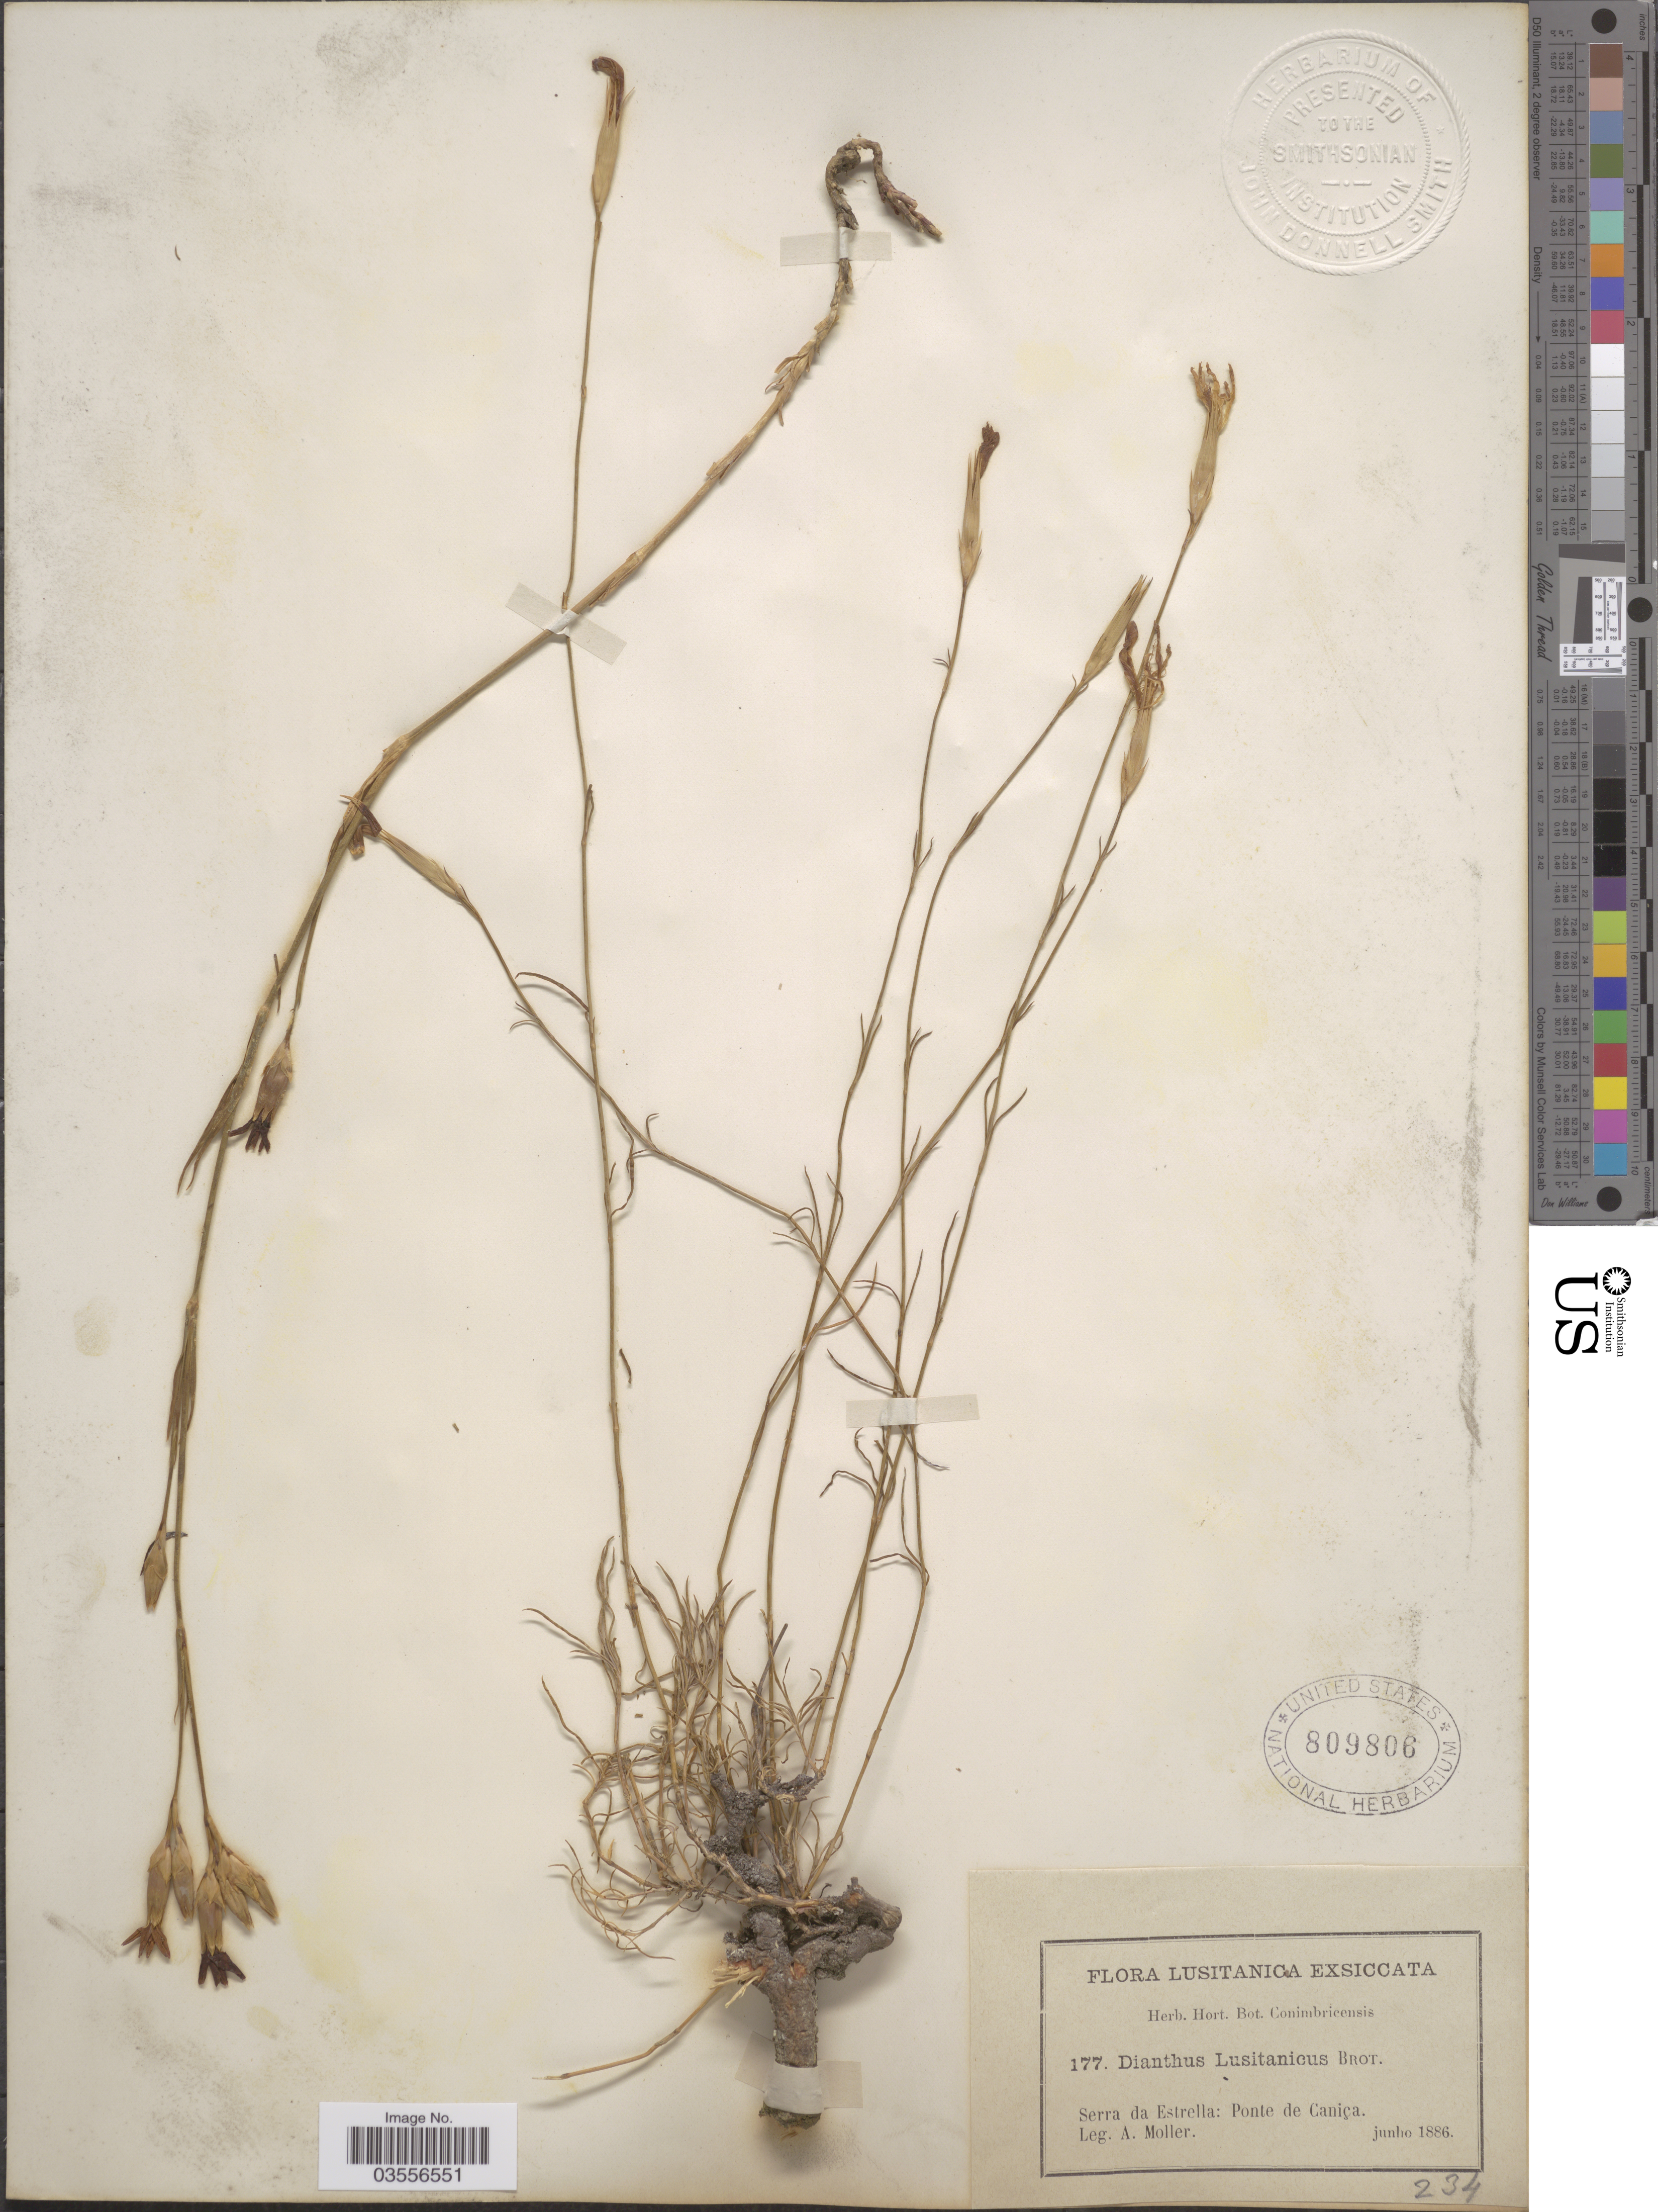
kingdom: Plantae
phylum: Tracheophyta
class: Magnoliopsida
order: Caryophyllales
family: Caryophyllaceae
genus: Dianthus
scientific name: Dianthus lusitanus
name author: Brot.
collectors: A. Moller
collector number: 177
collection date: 1886-06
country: Portugal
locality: Lusitanica. Serra da Estrella: Ponte de Caniça.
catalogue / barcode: US 809806